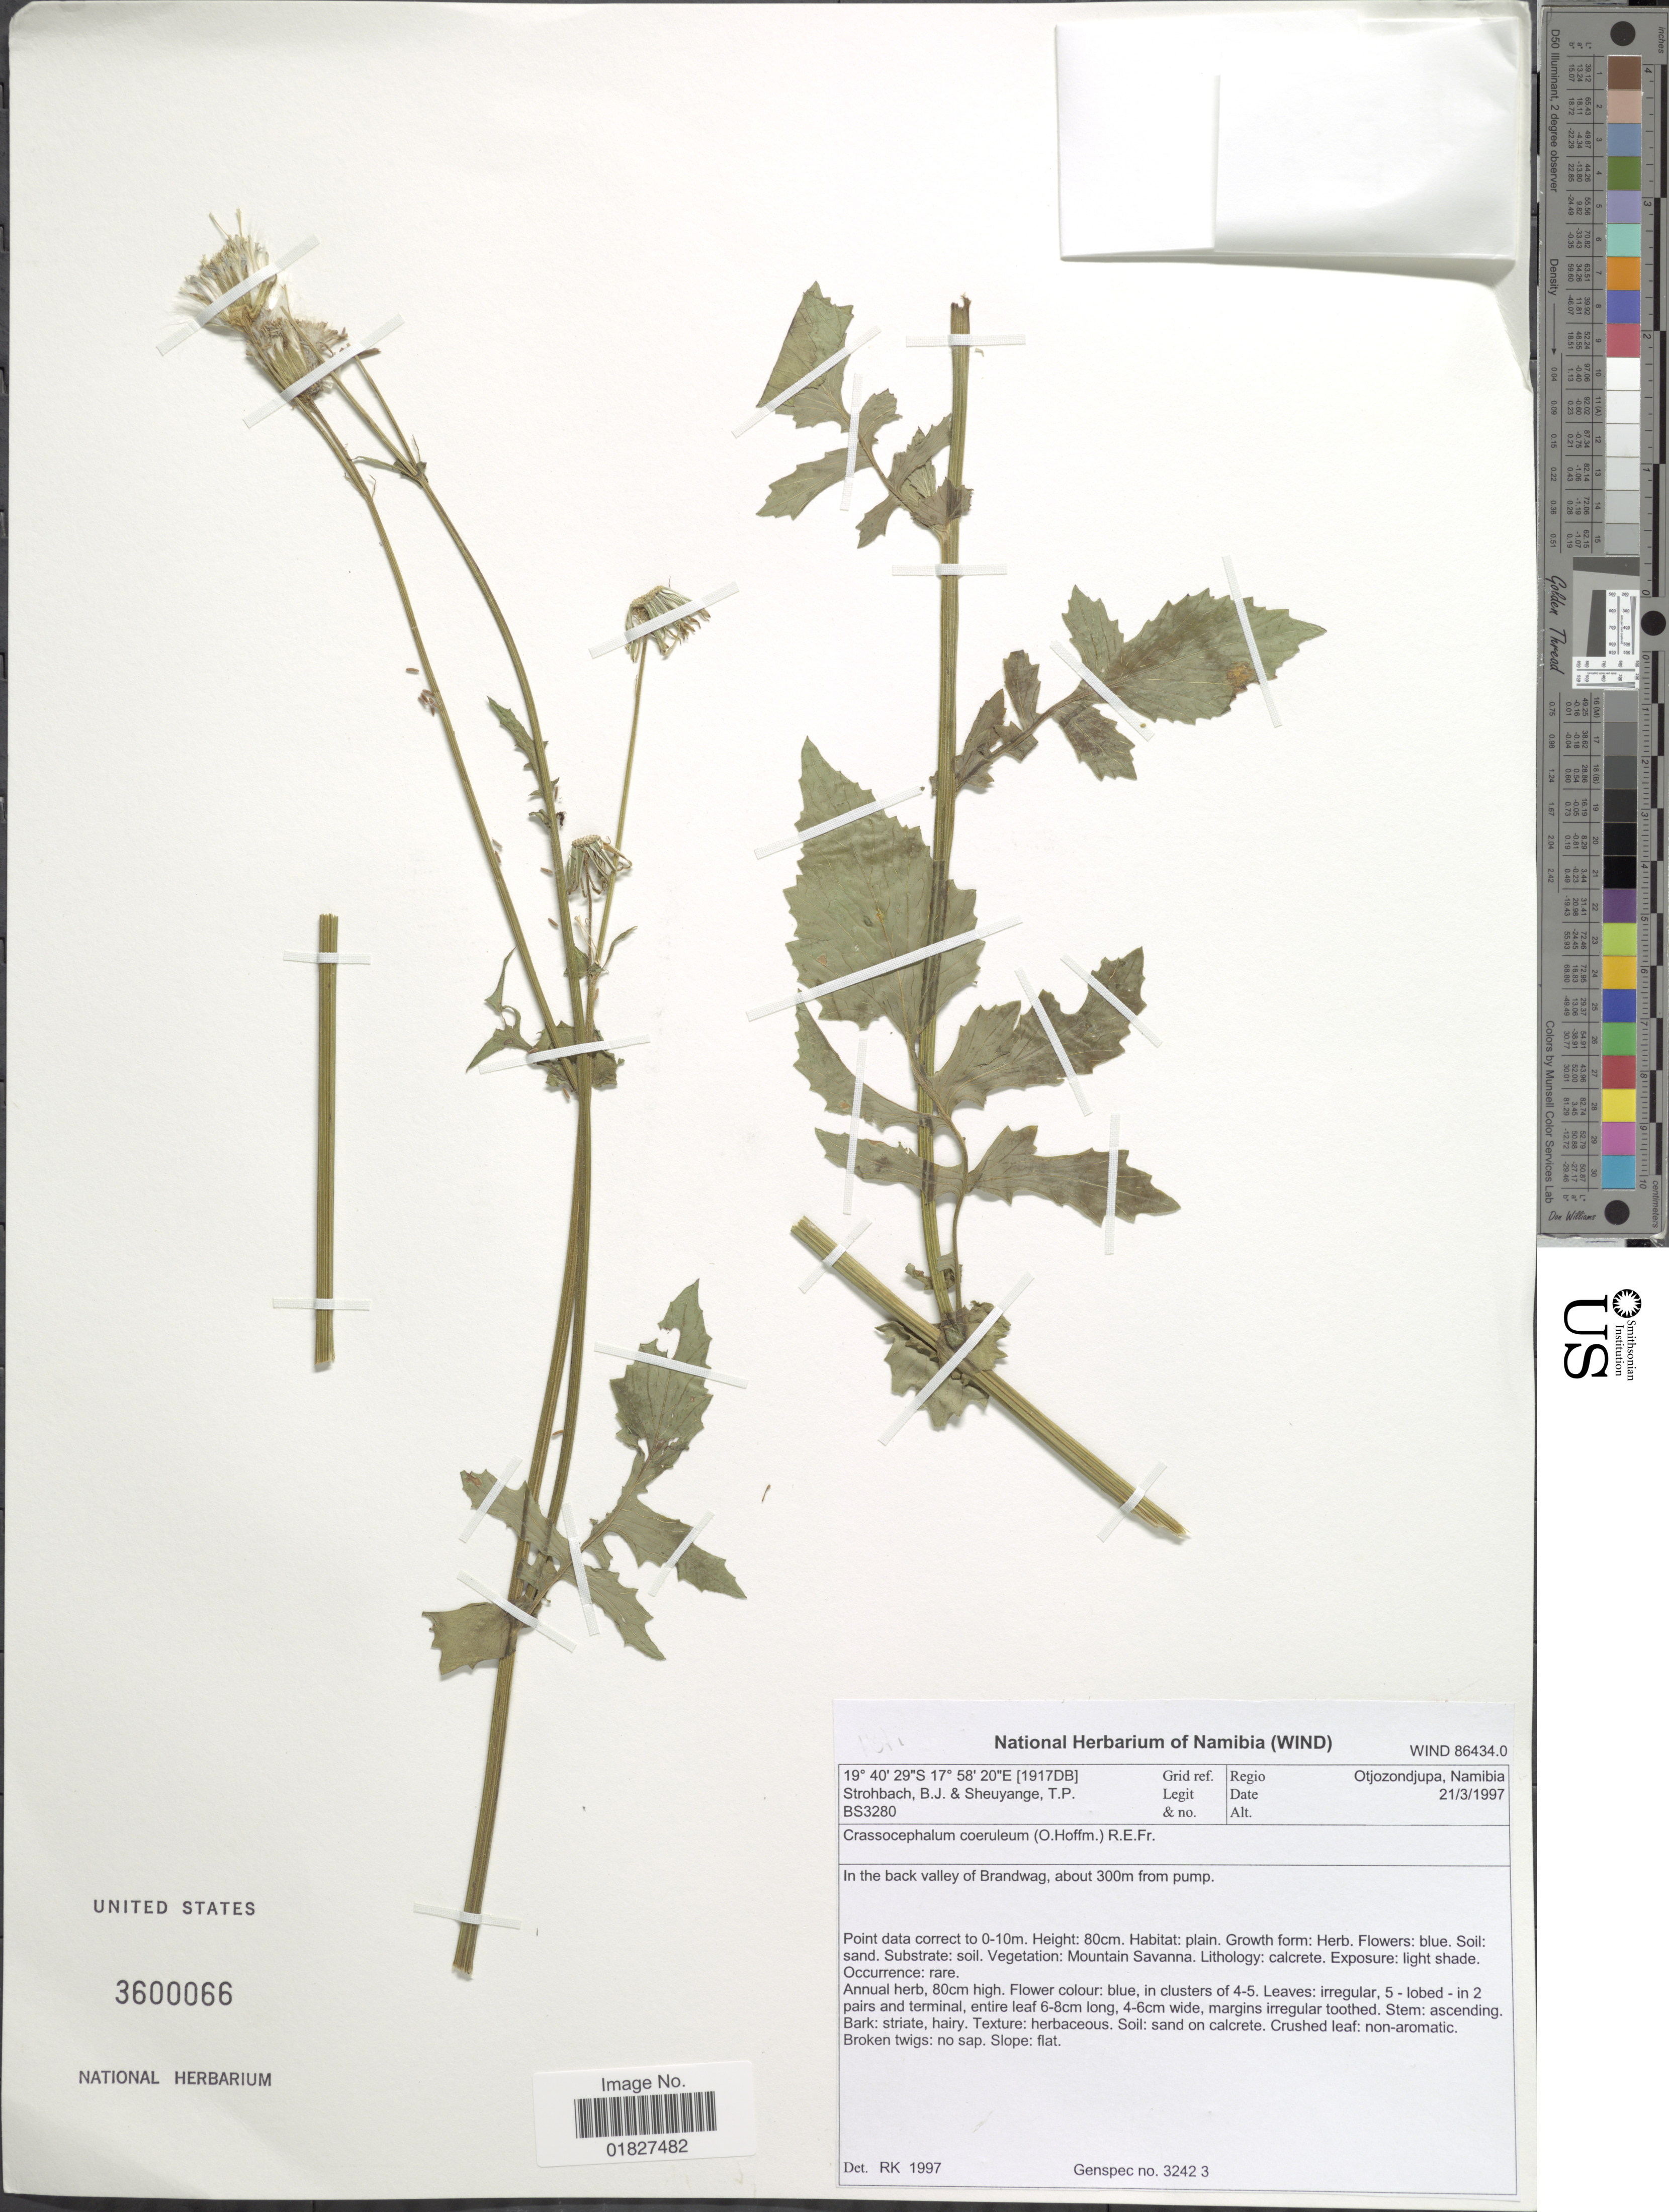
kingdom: Plantae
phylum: Tracheophyta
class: Magnoliopsida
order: Asterales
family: Asteraceae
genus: Crassocephalum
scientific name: Crassocephalum coeruleum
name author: (O. Hoffm.) R.E. Fr.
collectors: B. Strohbach & T. Sheuyange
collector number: BS3280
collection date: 1997-03-21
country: Namibia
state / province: Otjozondjupa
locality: Back valley of Brandwag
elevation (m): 300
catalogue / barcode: US 3600066